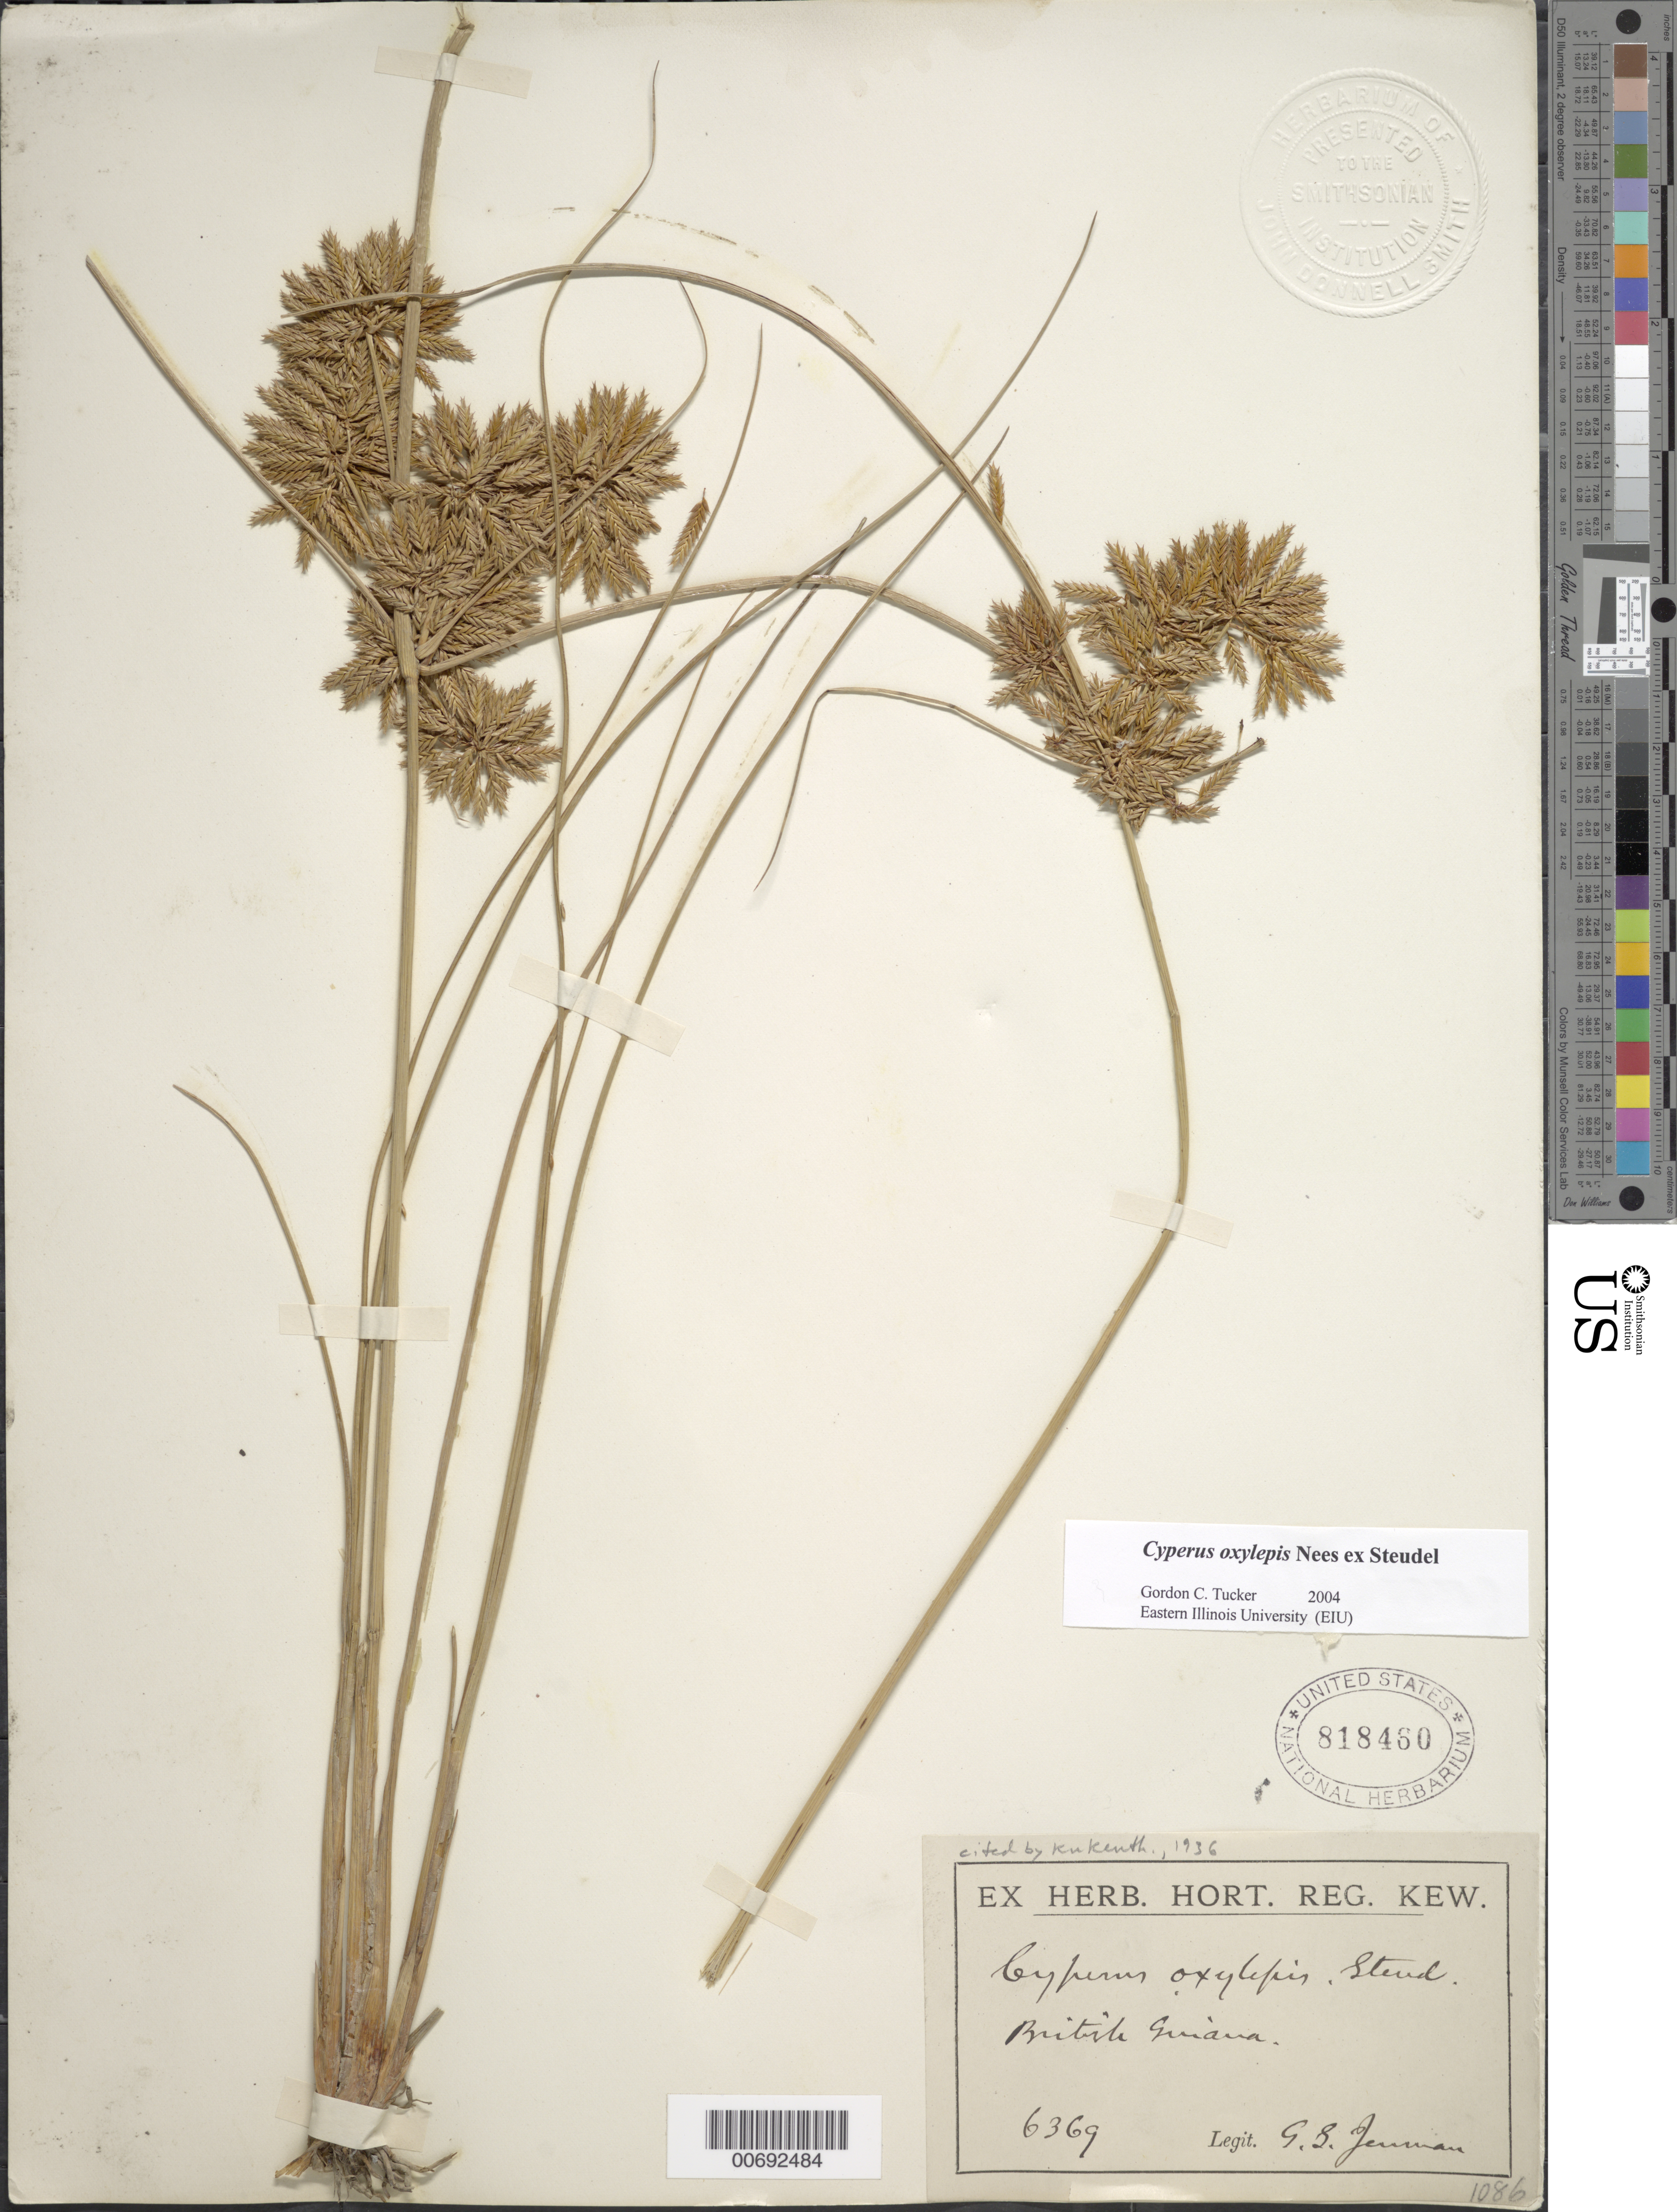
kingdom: Plantae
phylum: Tracheophyta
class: Liliopsida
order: Poales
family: Cyperaceae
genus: Cyperus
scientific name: Cyperus oxylepis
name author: Nees ex Steud.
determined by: Tucker, G. C.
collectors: G. S. Jenman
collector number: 6369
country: Guyana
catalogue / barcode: US 818460